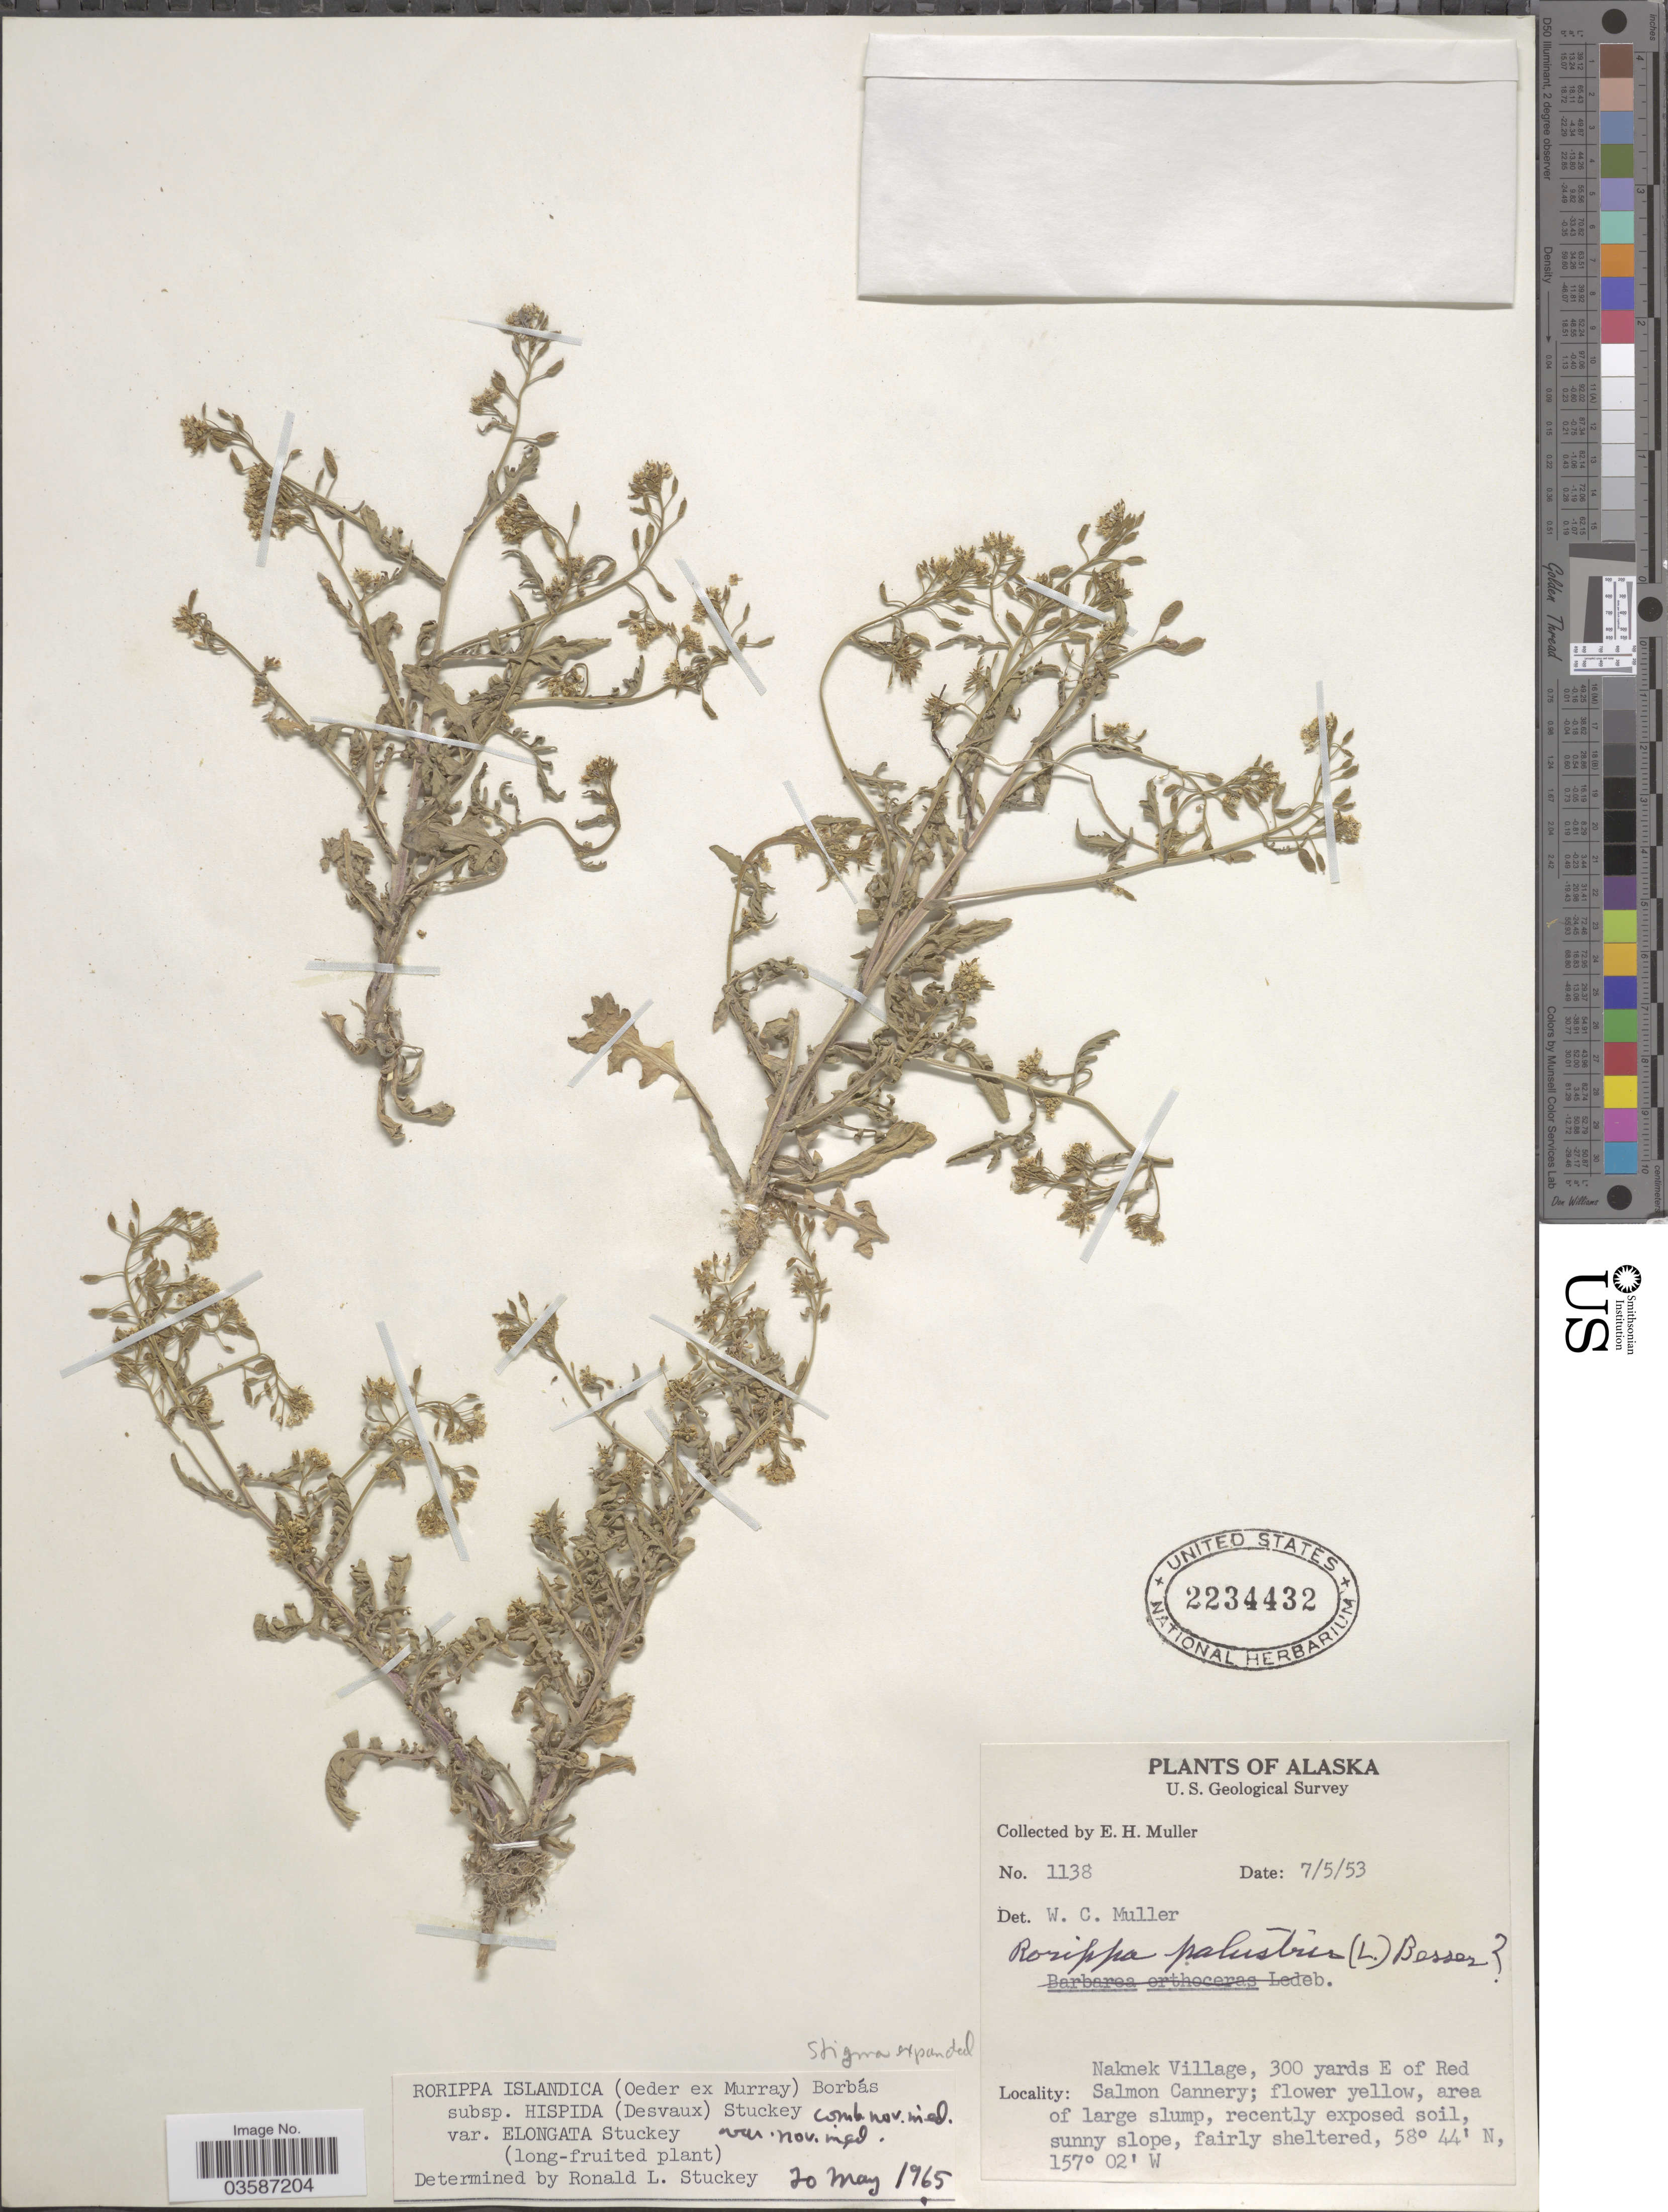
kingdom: Plantae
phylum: Tracheophyta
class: Magnoliopsida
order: Brassicales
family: Brassicaceae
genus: Rorippa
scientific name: Rorippa islandica var. elongata Stuckey var. nov. ined.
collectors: E. H. Muller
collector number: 1138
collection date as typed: Transcribed d/m/y: 5/7/53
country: United States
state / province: Alaska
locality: Naknek Village, 300 yards E of Red Salmon Cannery.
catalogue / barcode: US 2234432